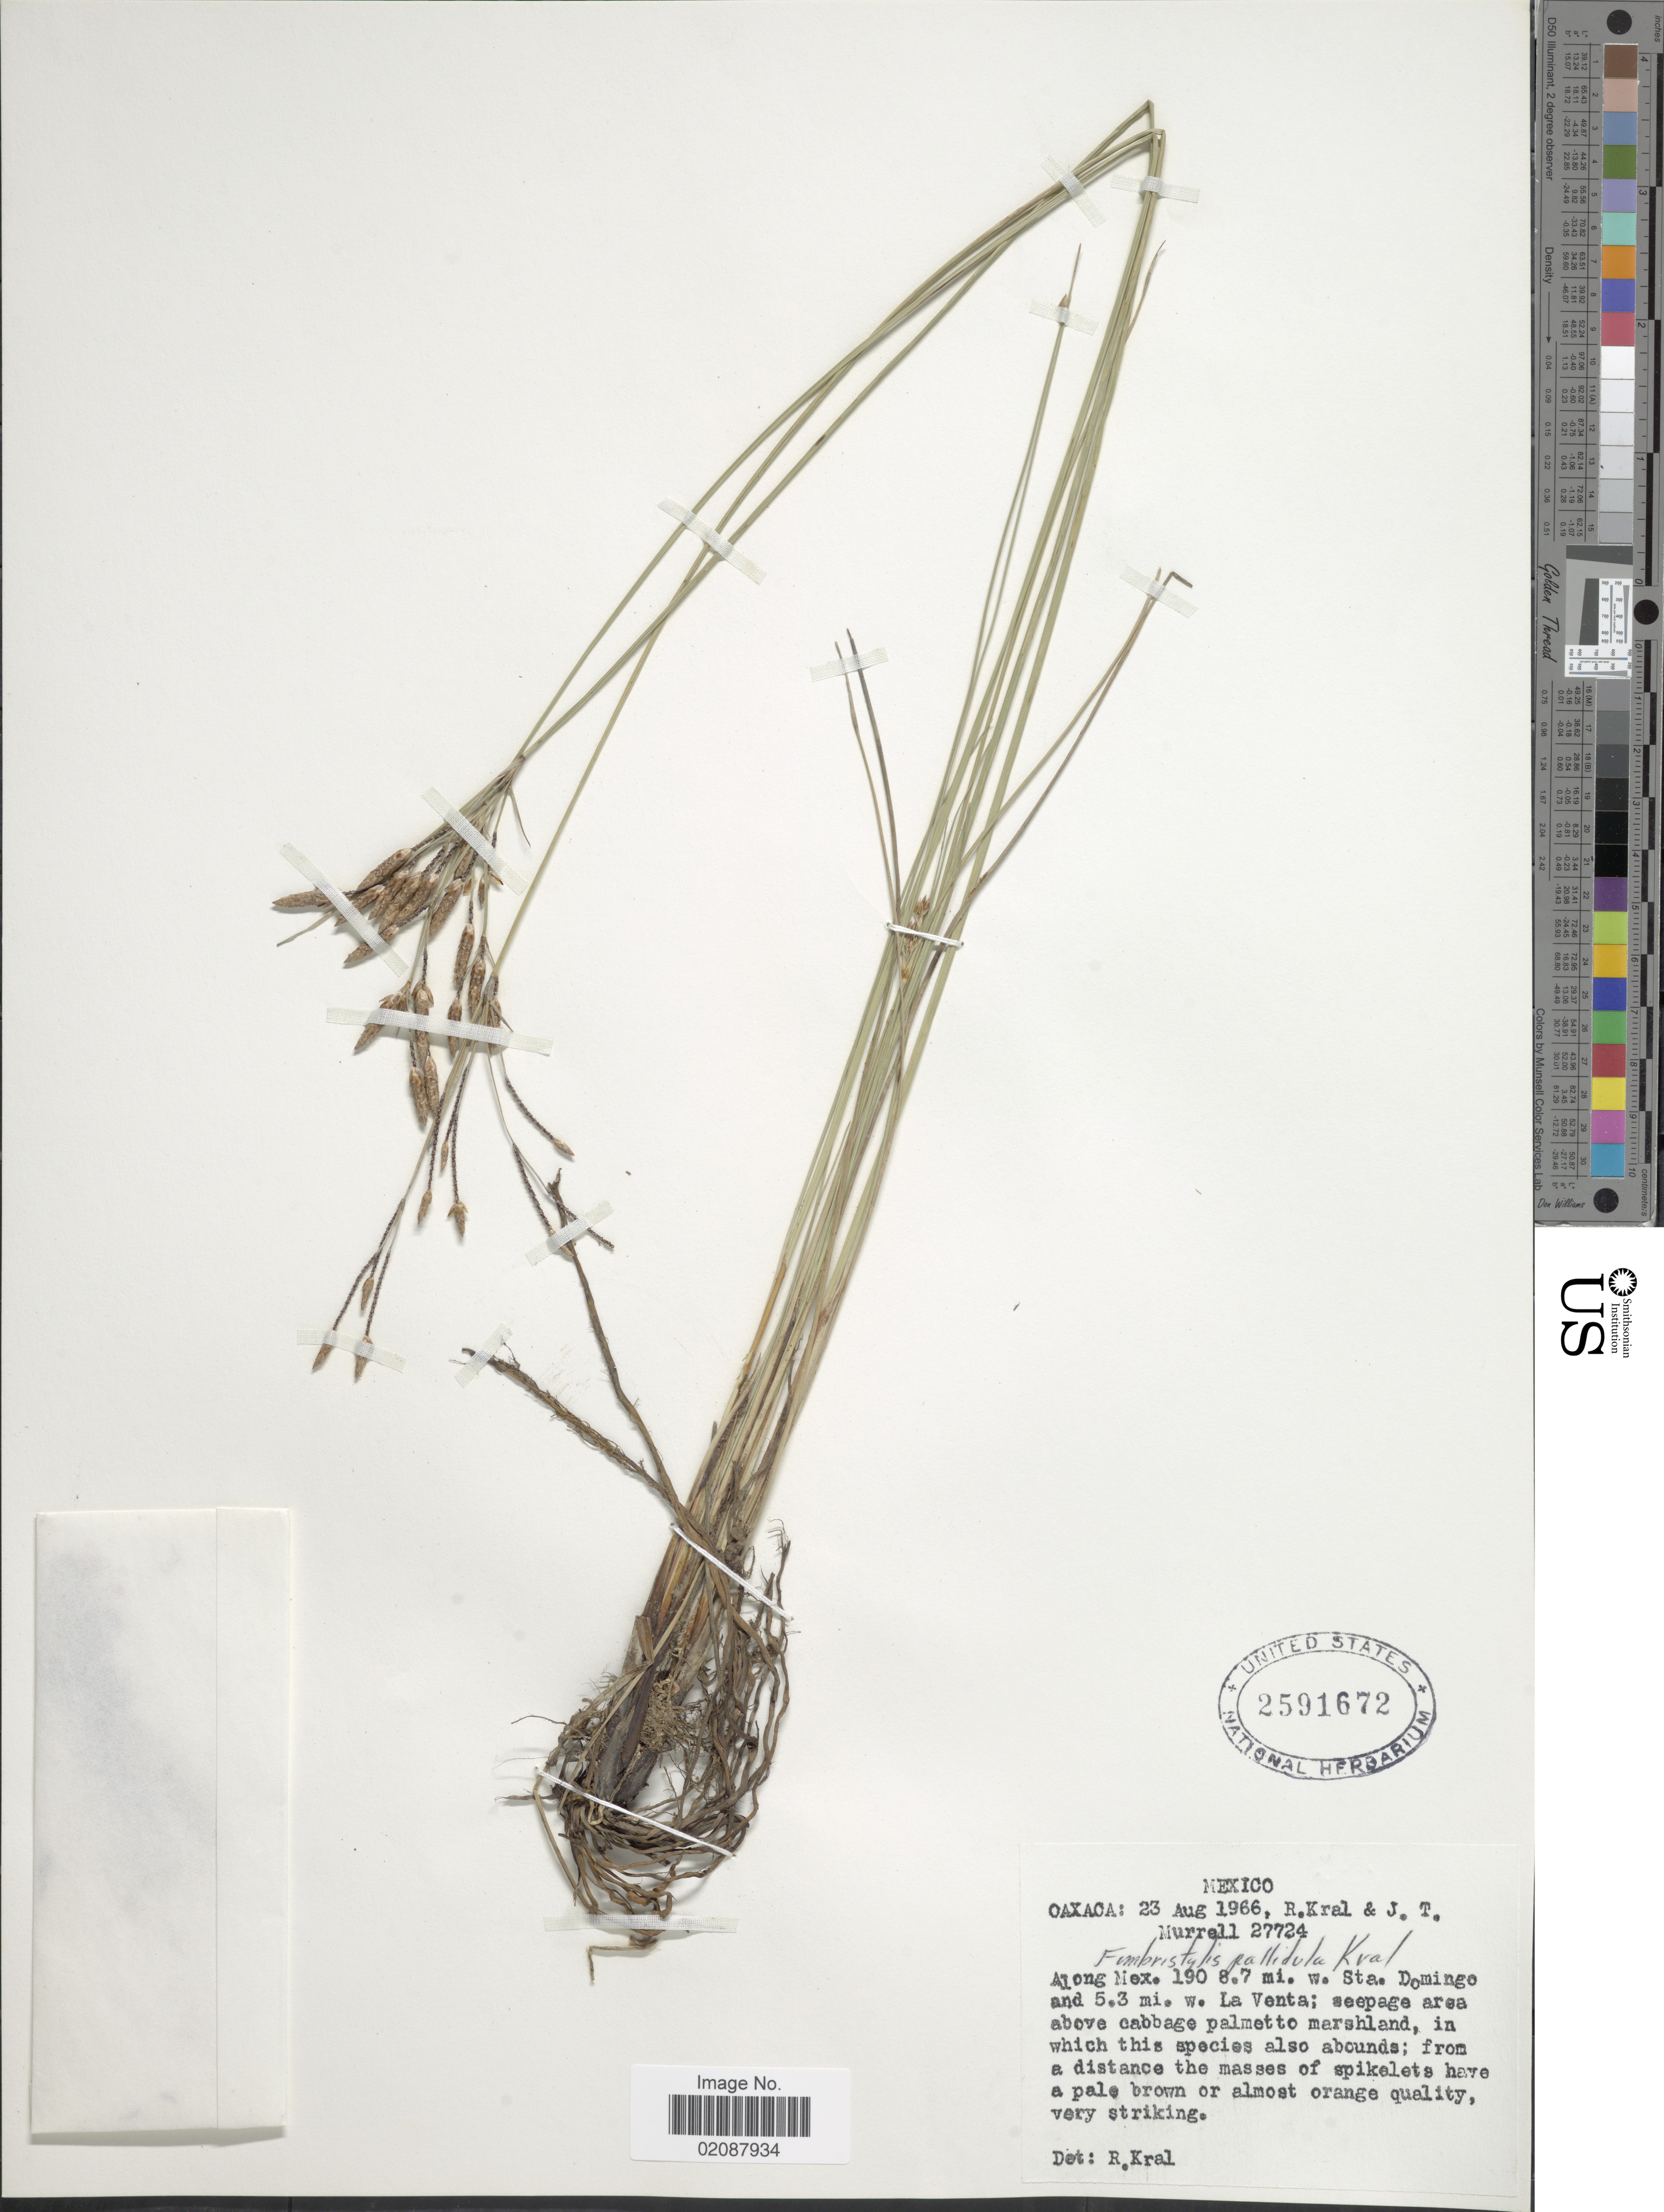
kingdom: Plantae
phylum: Tracheophyta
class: Liliopsida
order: Poales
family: Cyperaceae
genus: Fimbristylis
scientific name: Fimbristylis pallidula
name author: Kral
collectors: R. Kral & J. Murrell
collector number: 27724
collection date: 1966-08-23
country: Mexico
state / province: Oaxaca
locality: Along Mex. 190 8.7 mi. w. Sta. Domingo and 5.3 mi. w. La Venta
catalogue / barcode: US 2591672